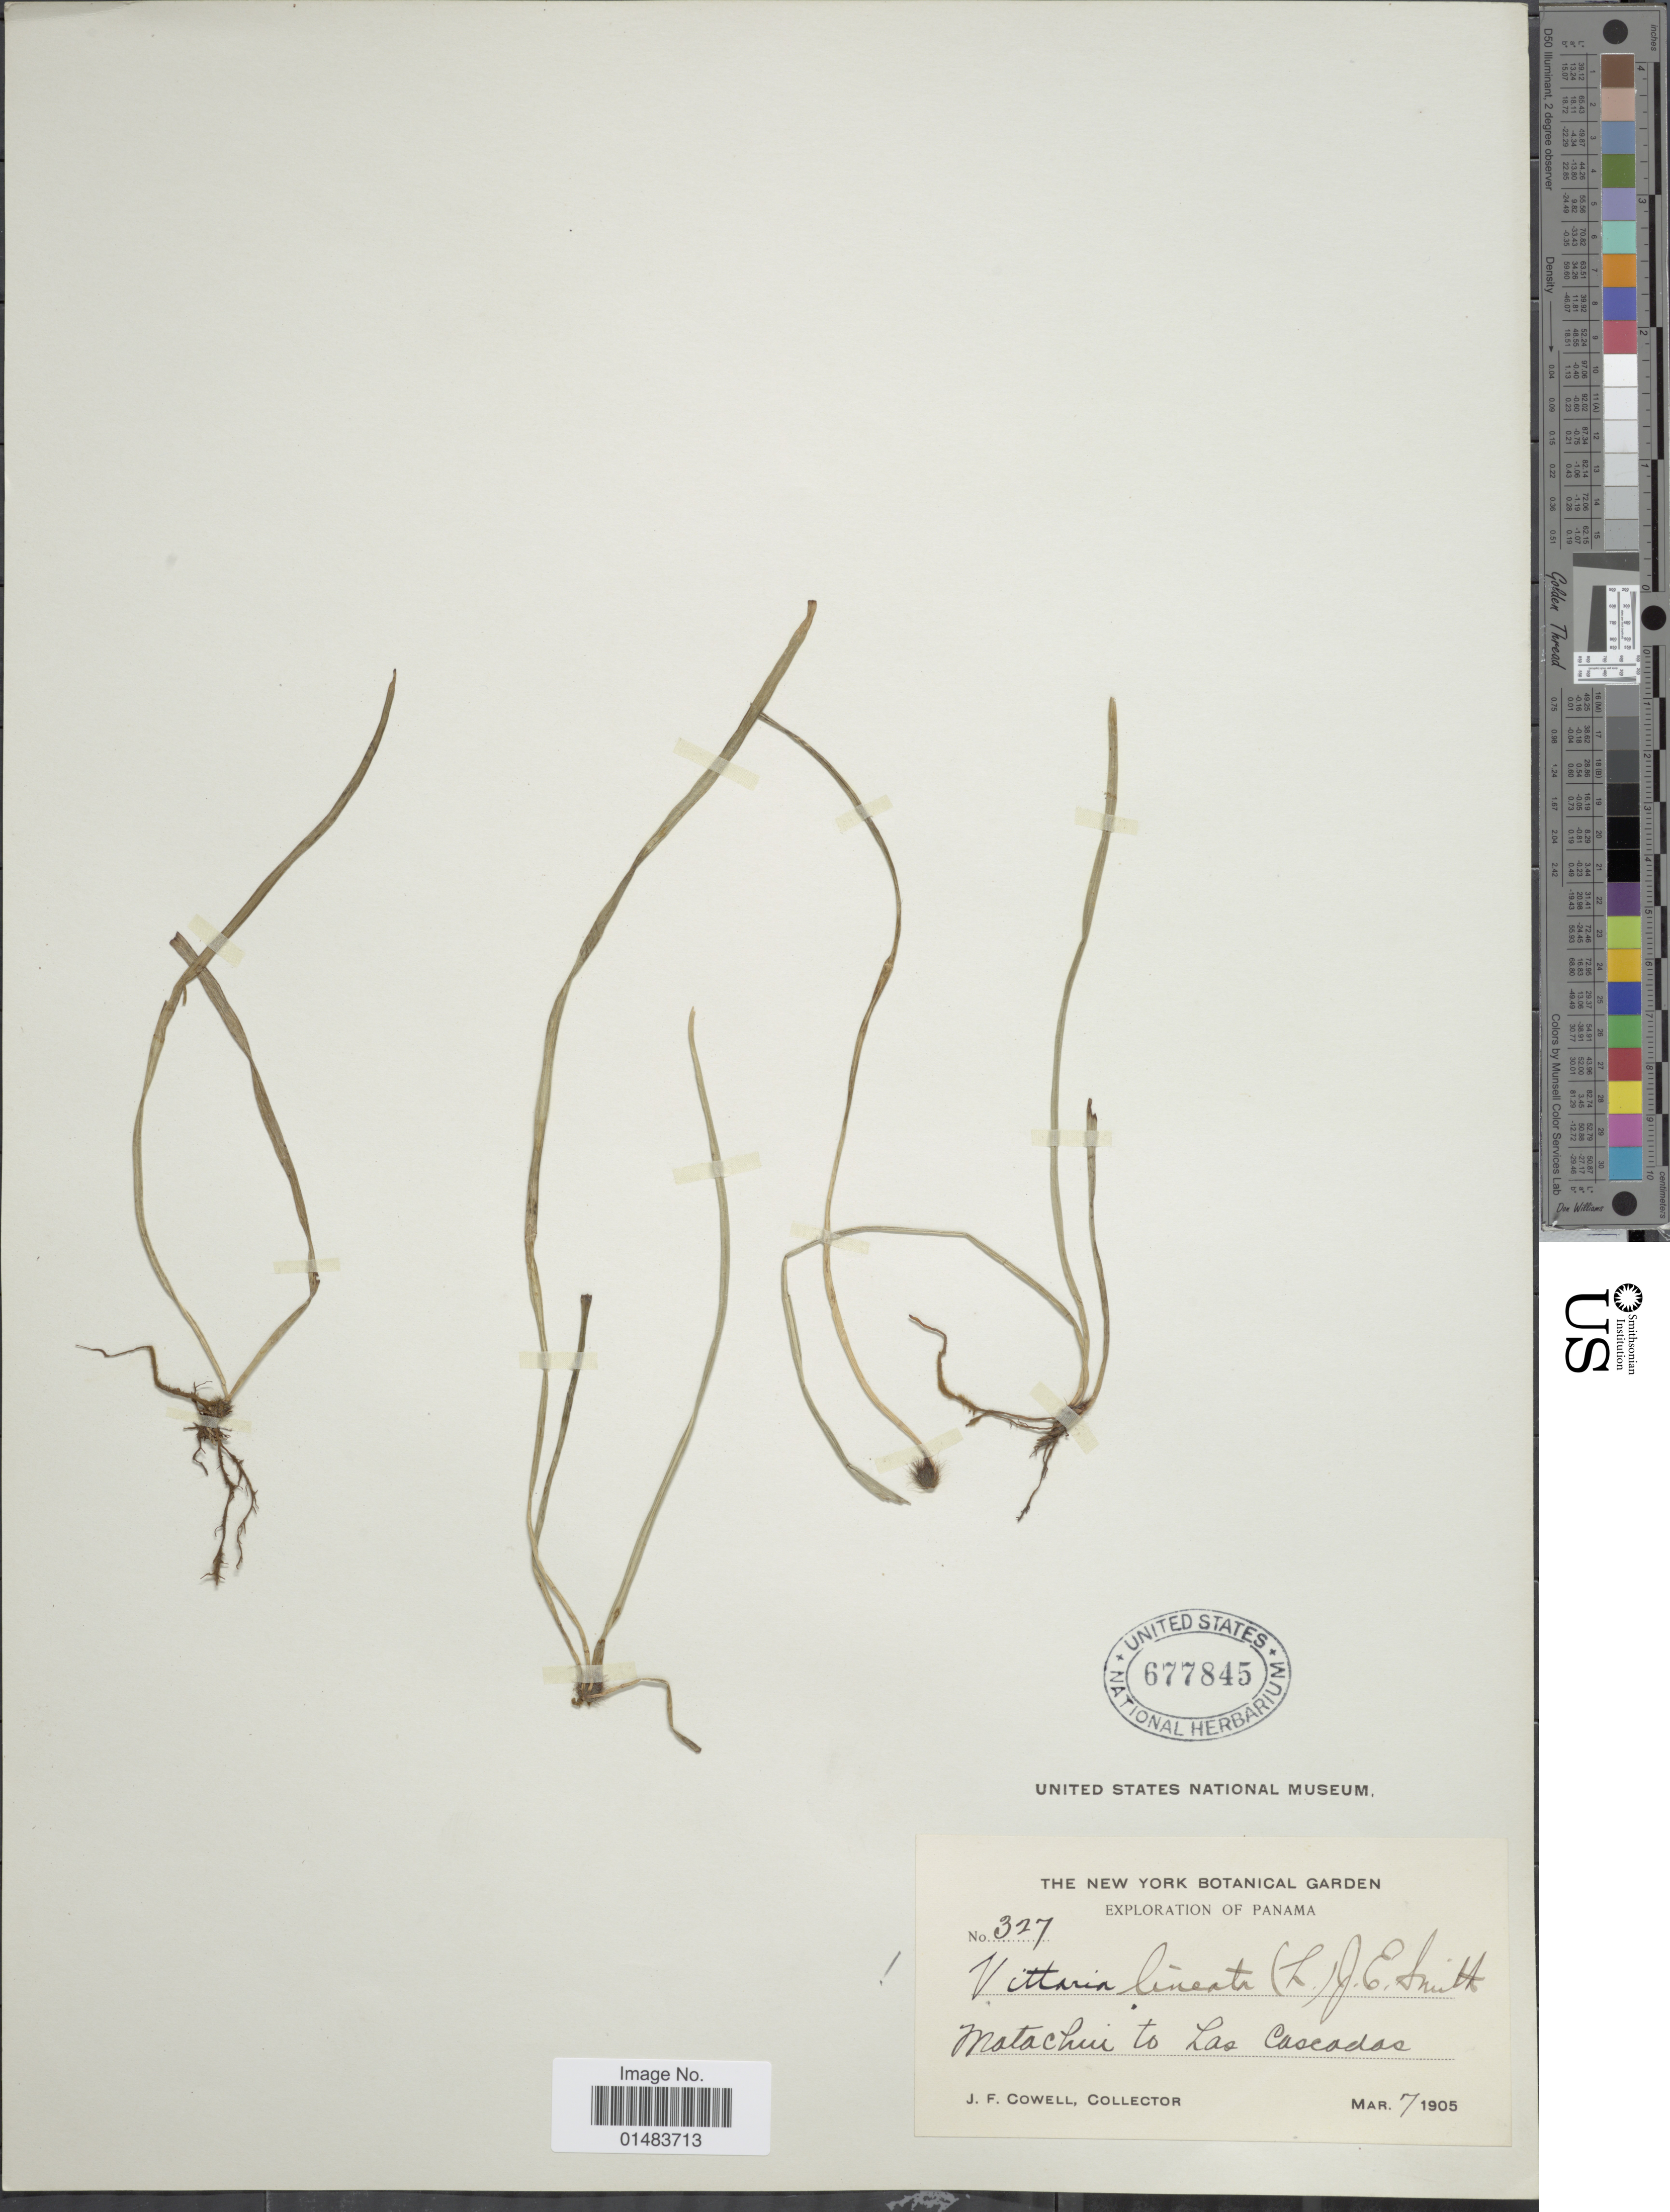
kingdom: Plantae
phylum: Tracheophyta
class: Polypodiopsida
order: Polypodiales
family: Pteridaceae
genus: Vittaria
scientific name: Vittaria lineata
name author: (L.) Sm.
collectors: J. F. Cowell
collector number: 327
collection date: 1905-03-07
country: Panama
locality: Exploration of Panama, Matachui to Las Cascadas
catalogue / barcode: US 677845